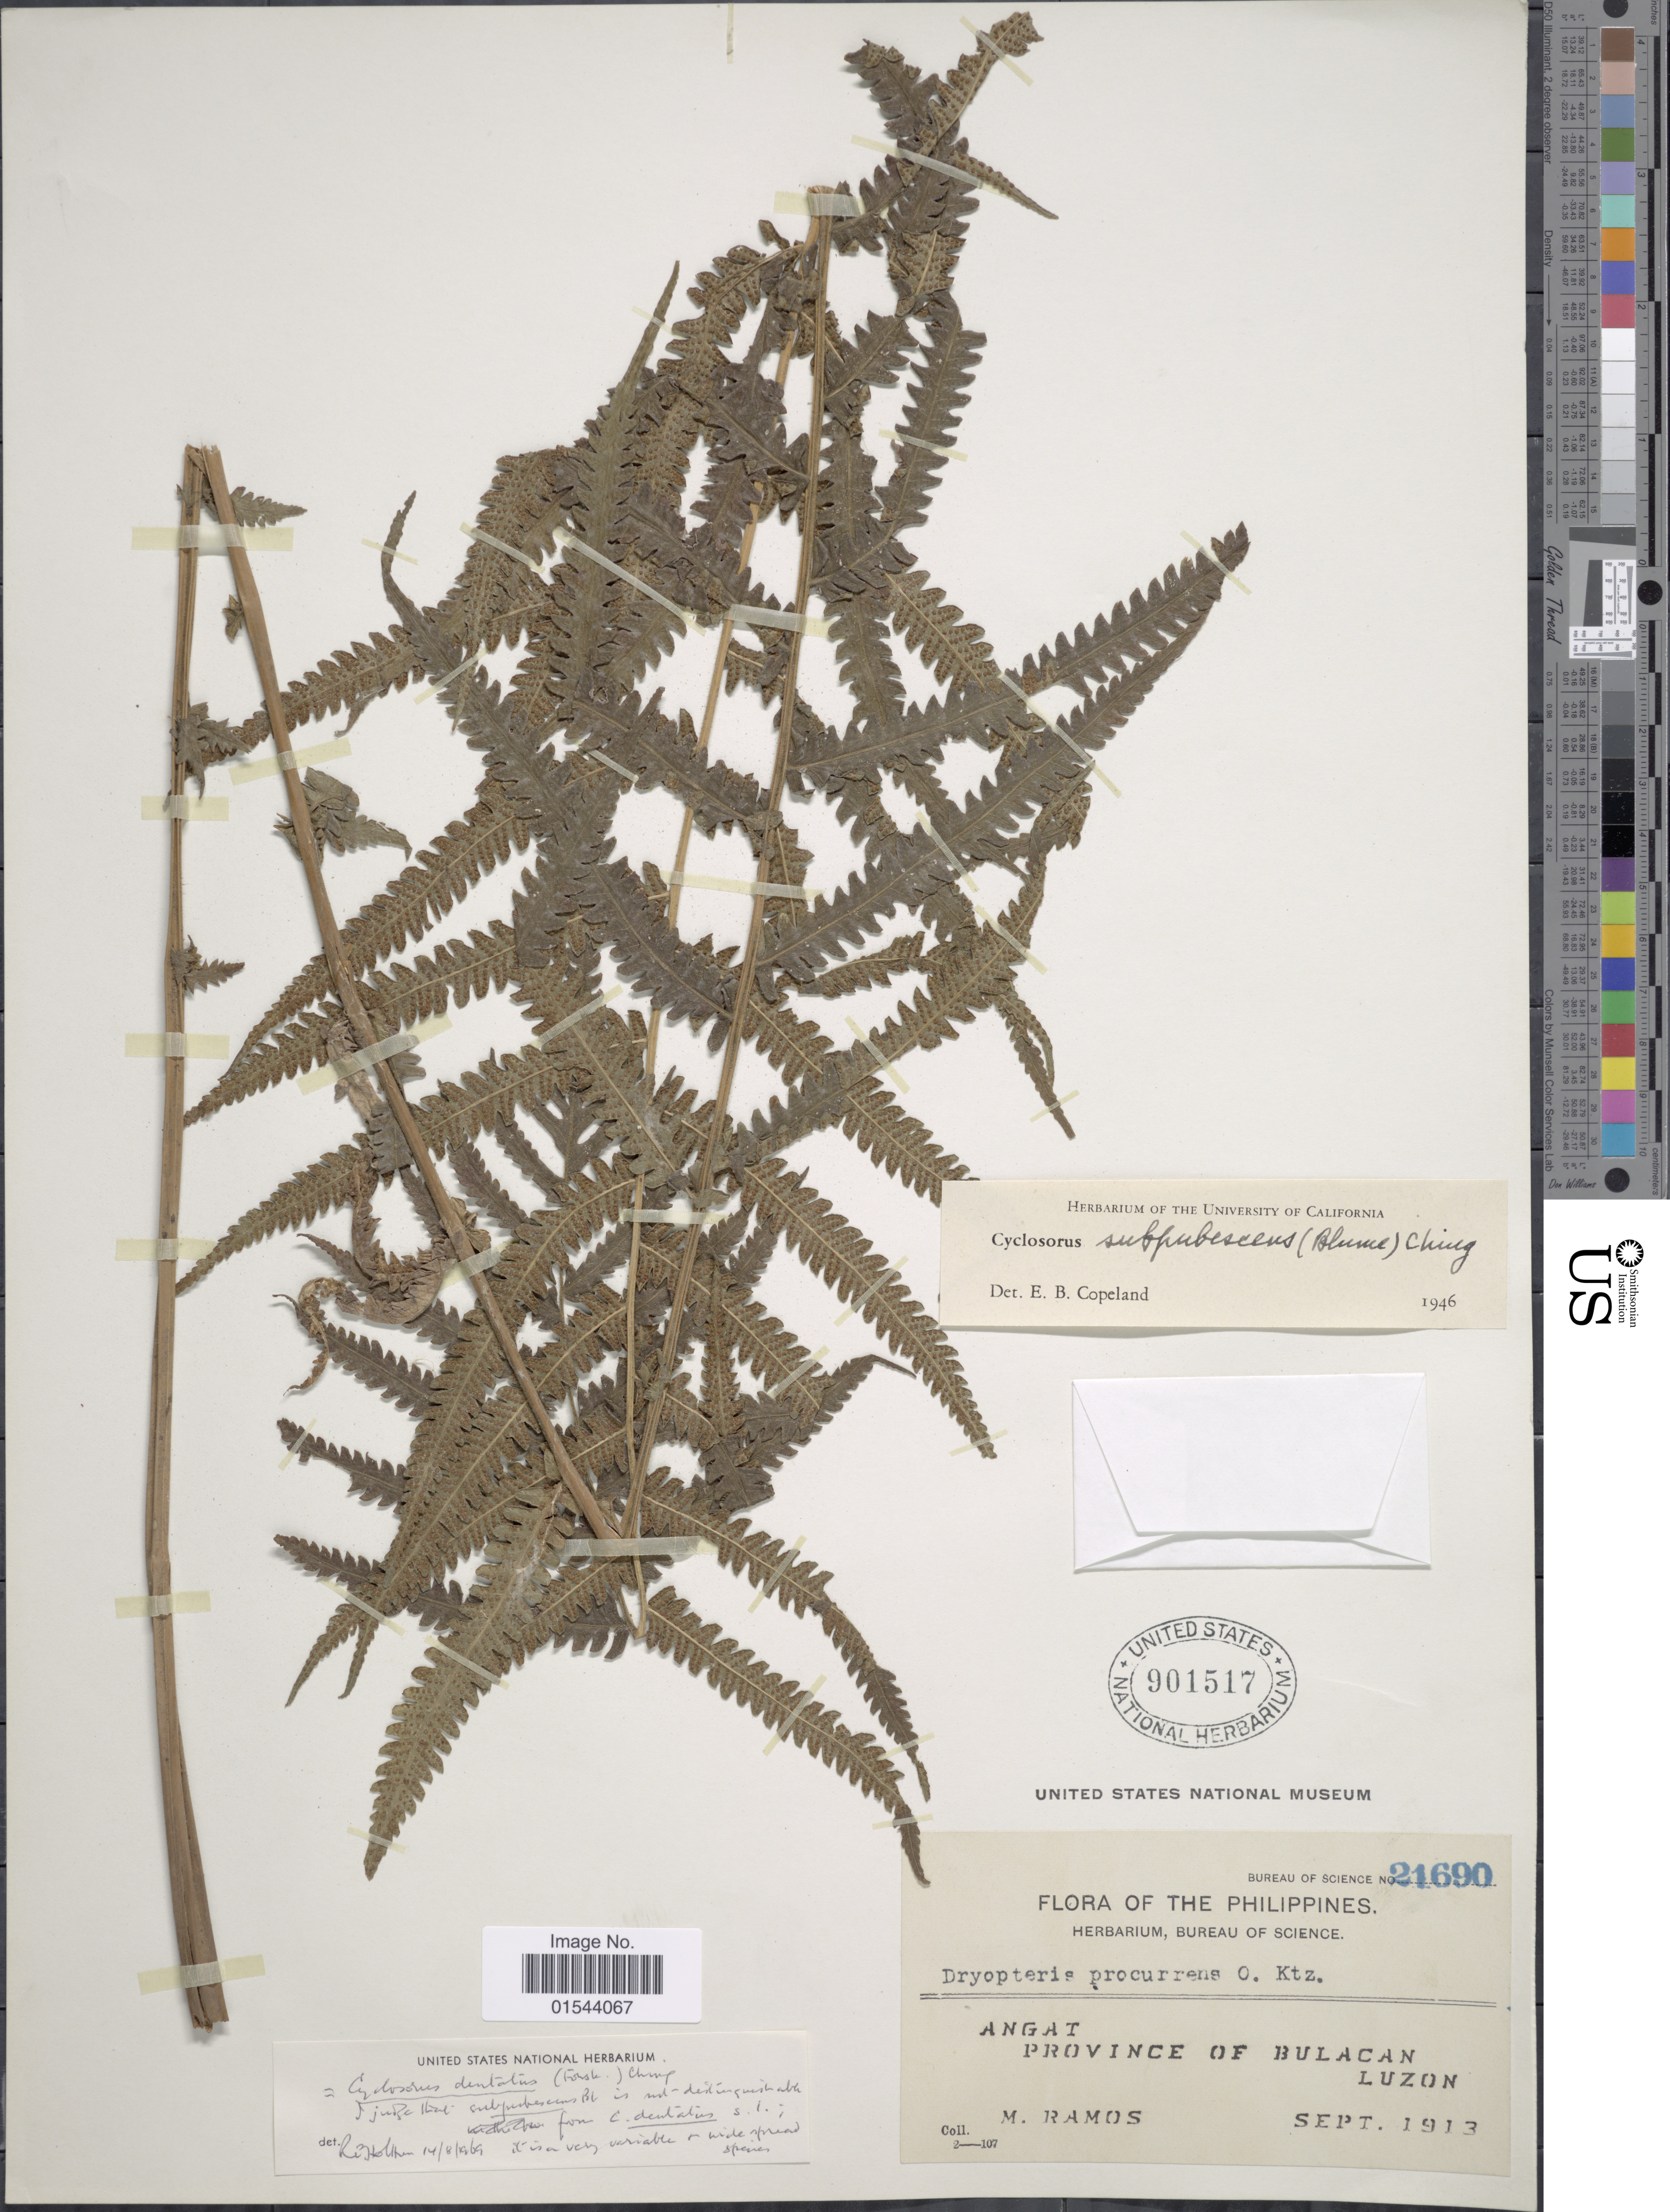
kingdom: Plantae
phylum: Tracheophyta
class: Polypodiopsida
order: Polypodiales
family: Thelypteridaceae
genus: Christella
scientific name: Christella subpubescens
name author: (Blume) Holttum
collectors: M. Ramos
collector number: Bureau of Science 21690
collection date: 1913-09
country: Philippines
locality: Angat Province of Bulcan Luzon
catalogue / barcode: US 901517